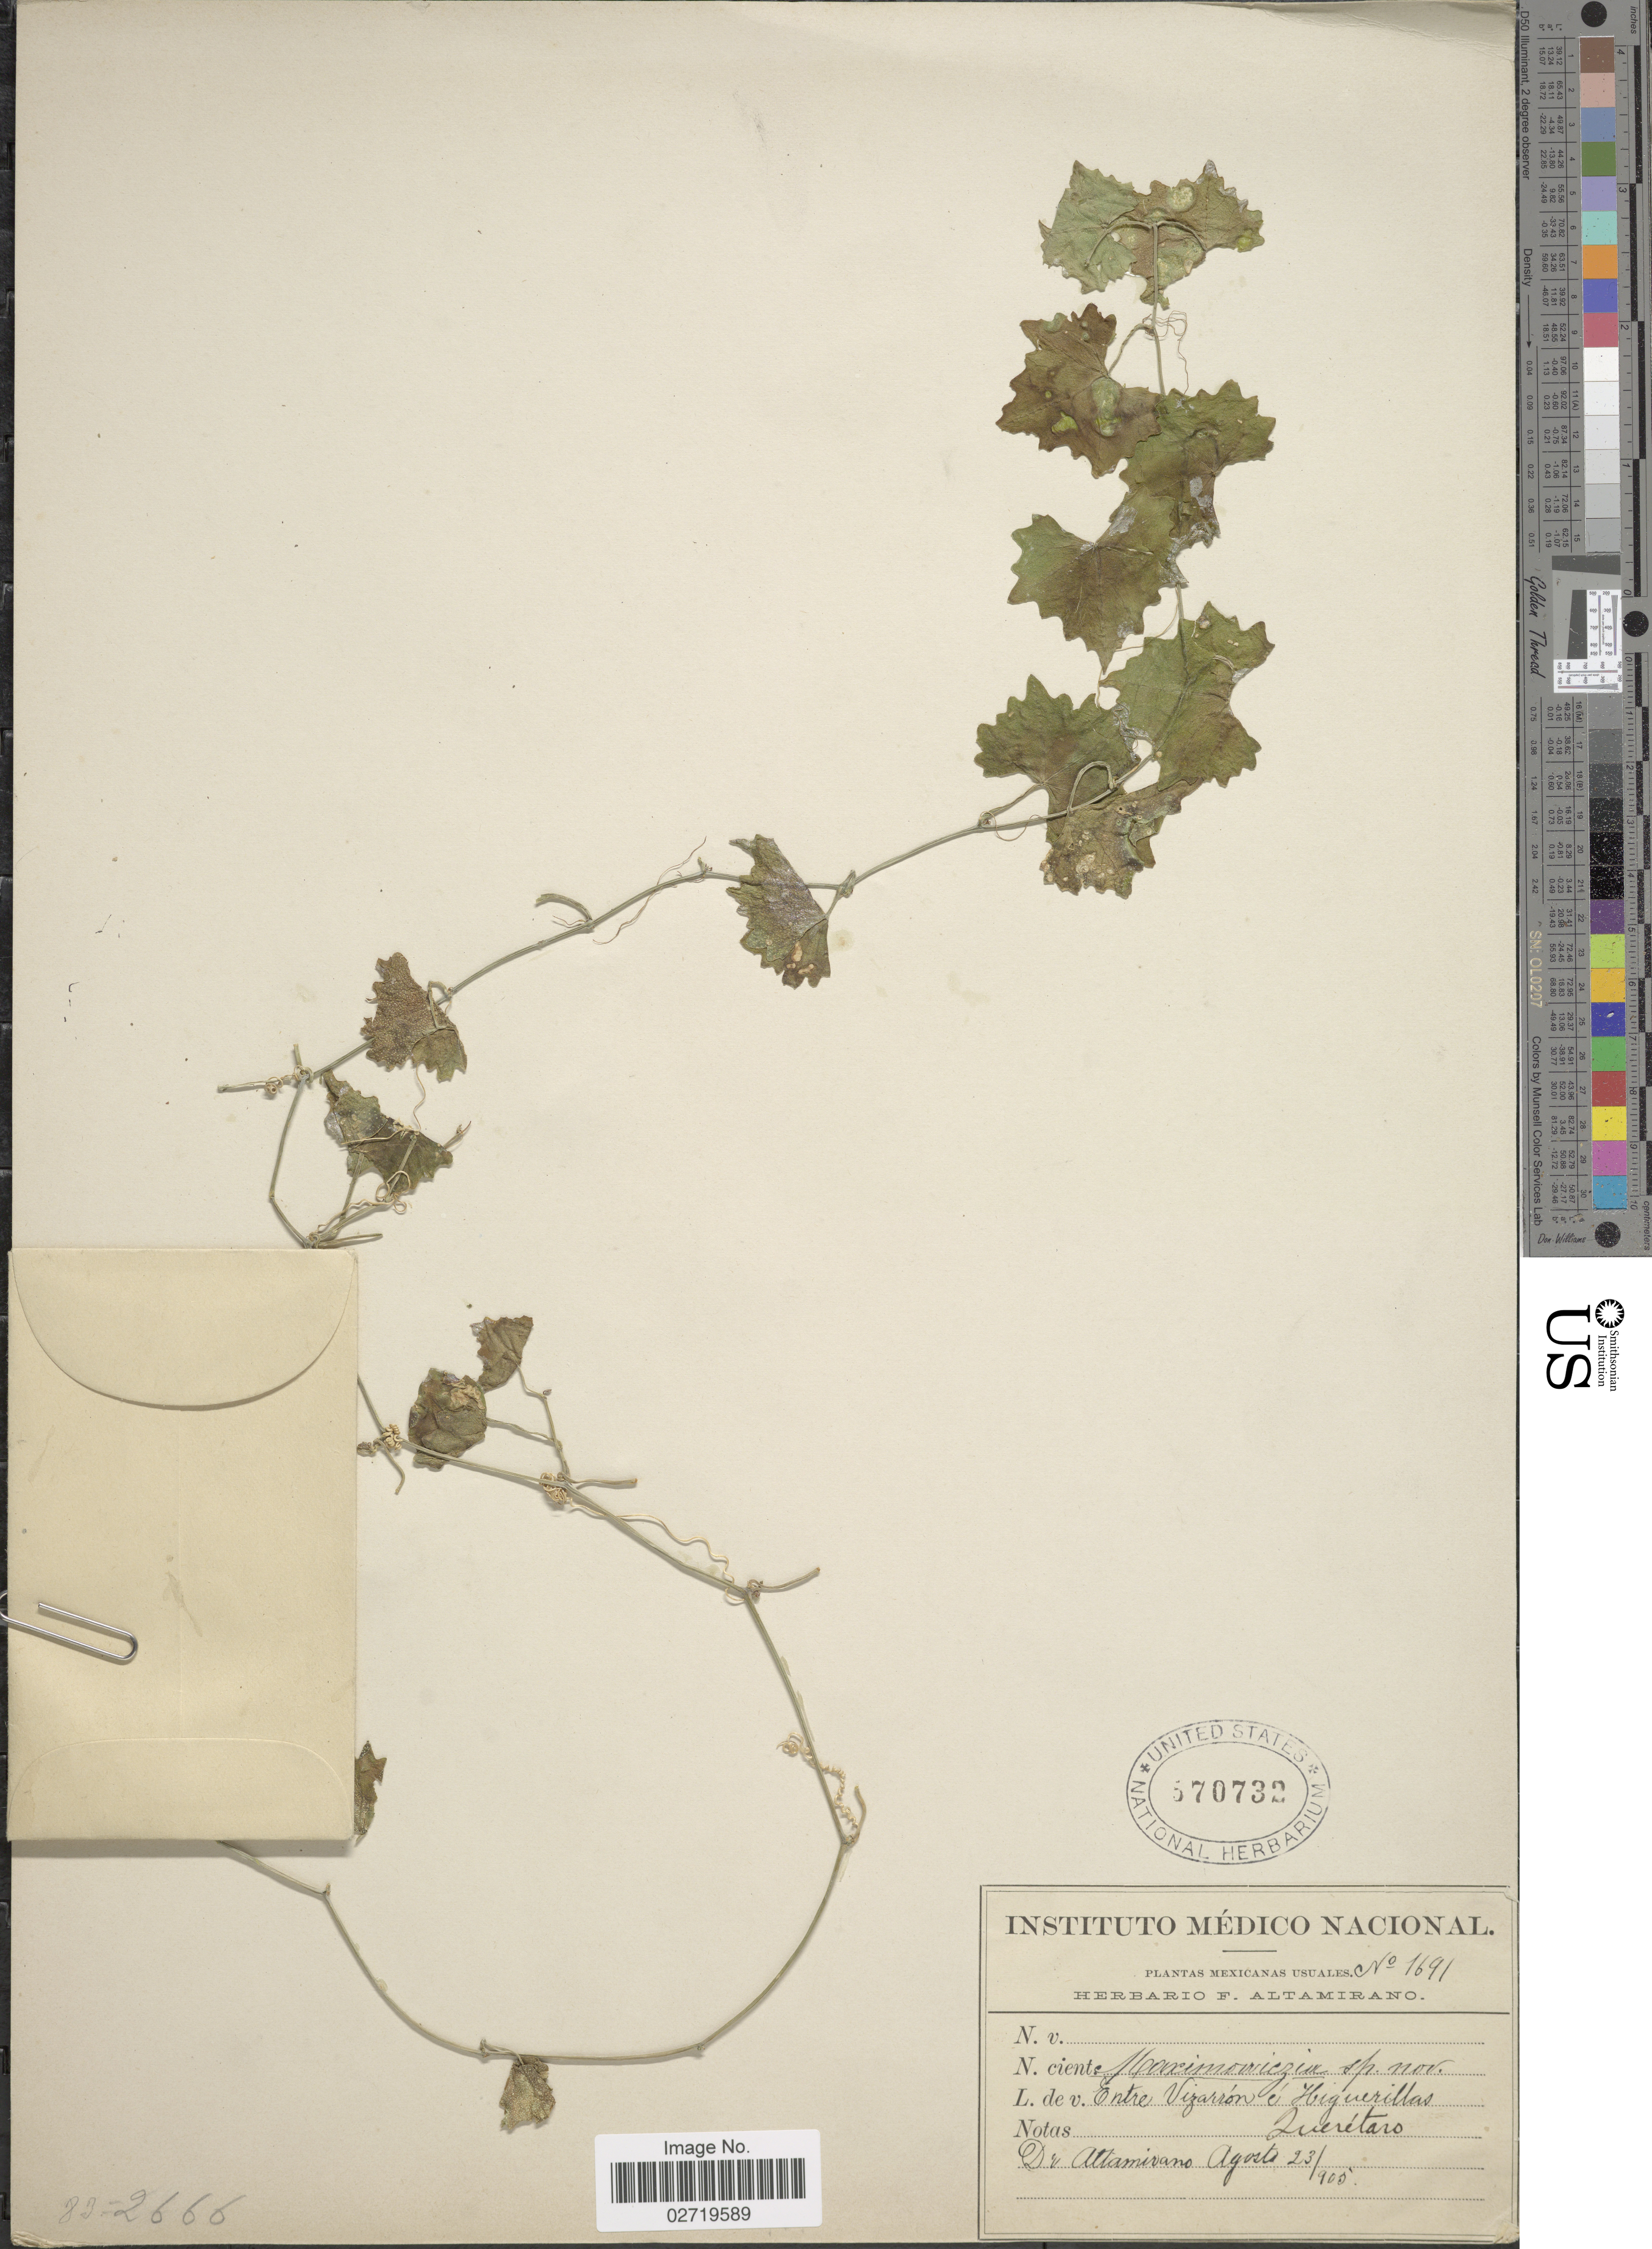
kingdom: Plantae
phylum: Tracheophyta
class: Magnoliopsida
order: Cucurbitales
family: Cucurbitaceae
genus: Ibervillea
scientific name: Ibervillea sp.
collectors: F. Altamirano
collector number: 1691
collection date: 1905-08-23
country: Mexico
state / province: Querétaro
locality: Entre Vizarrón é Higuerillas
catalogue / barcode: US 570732